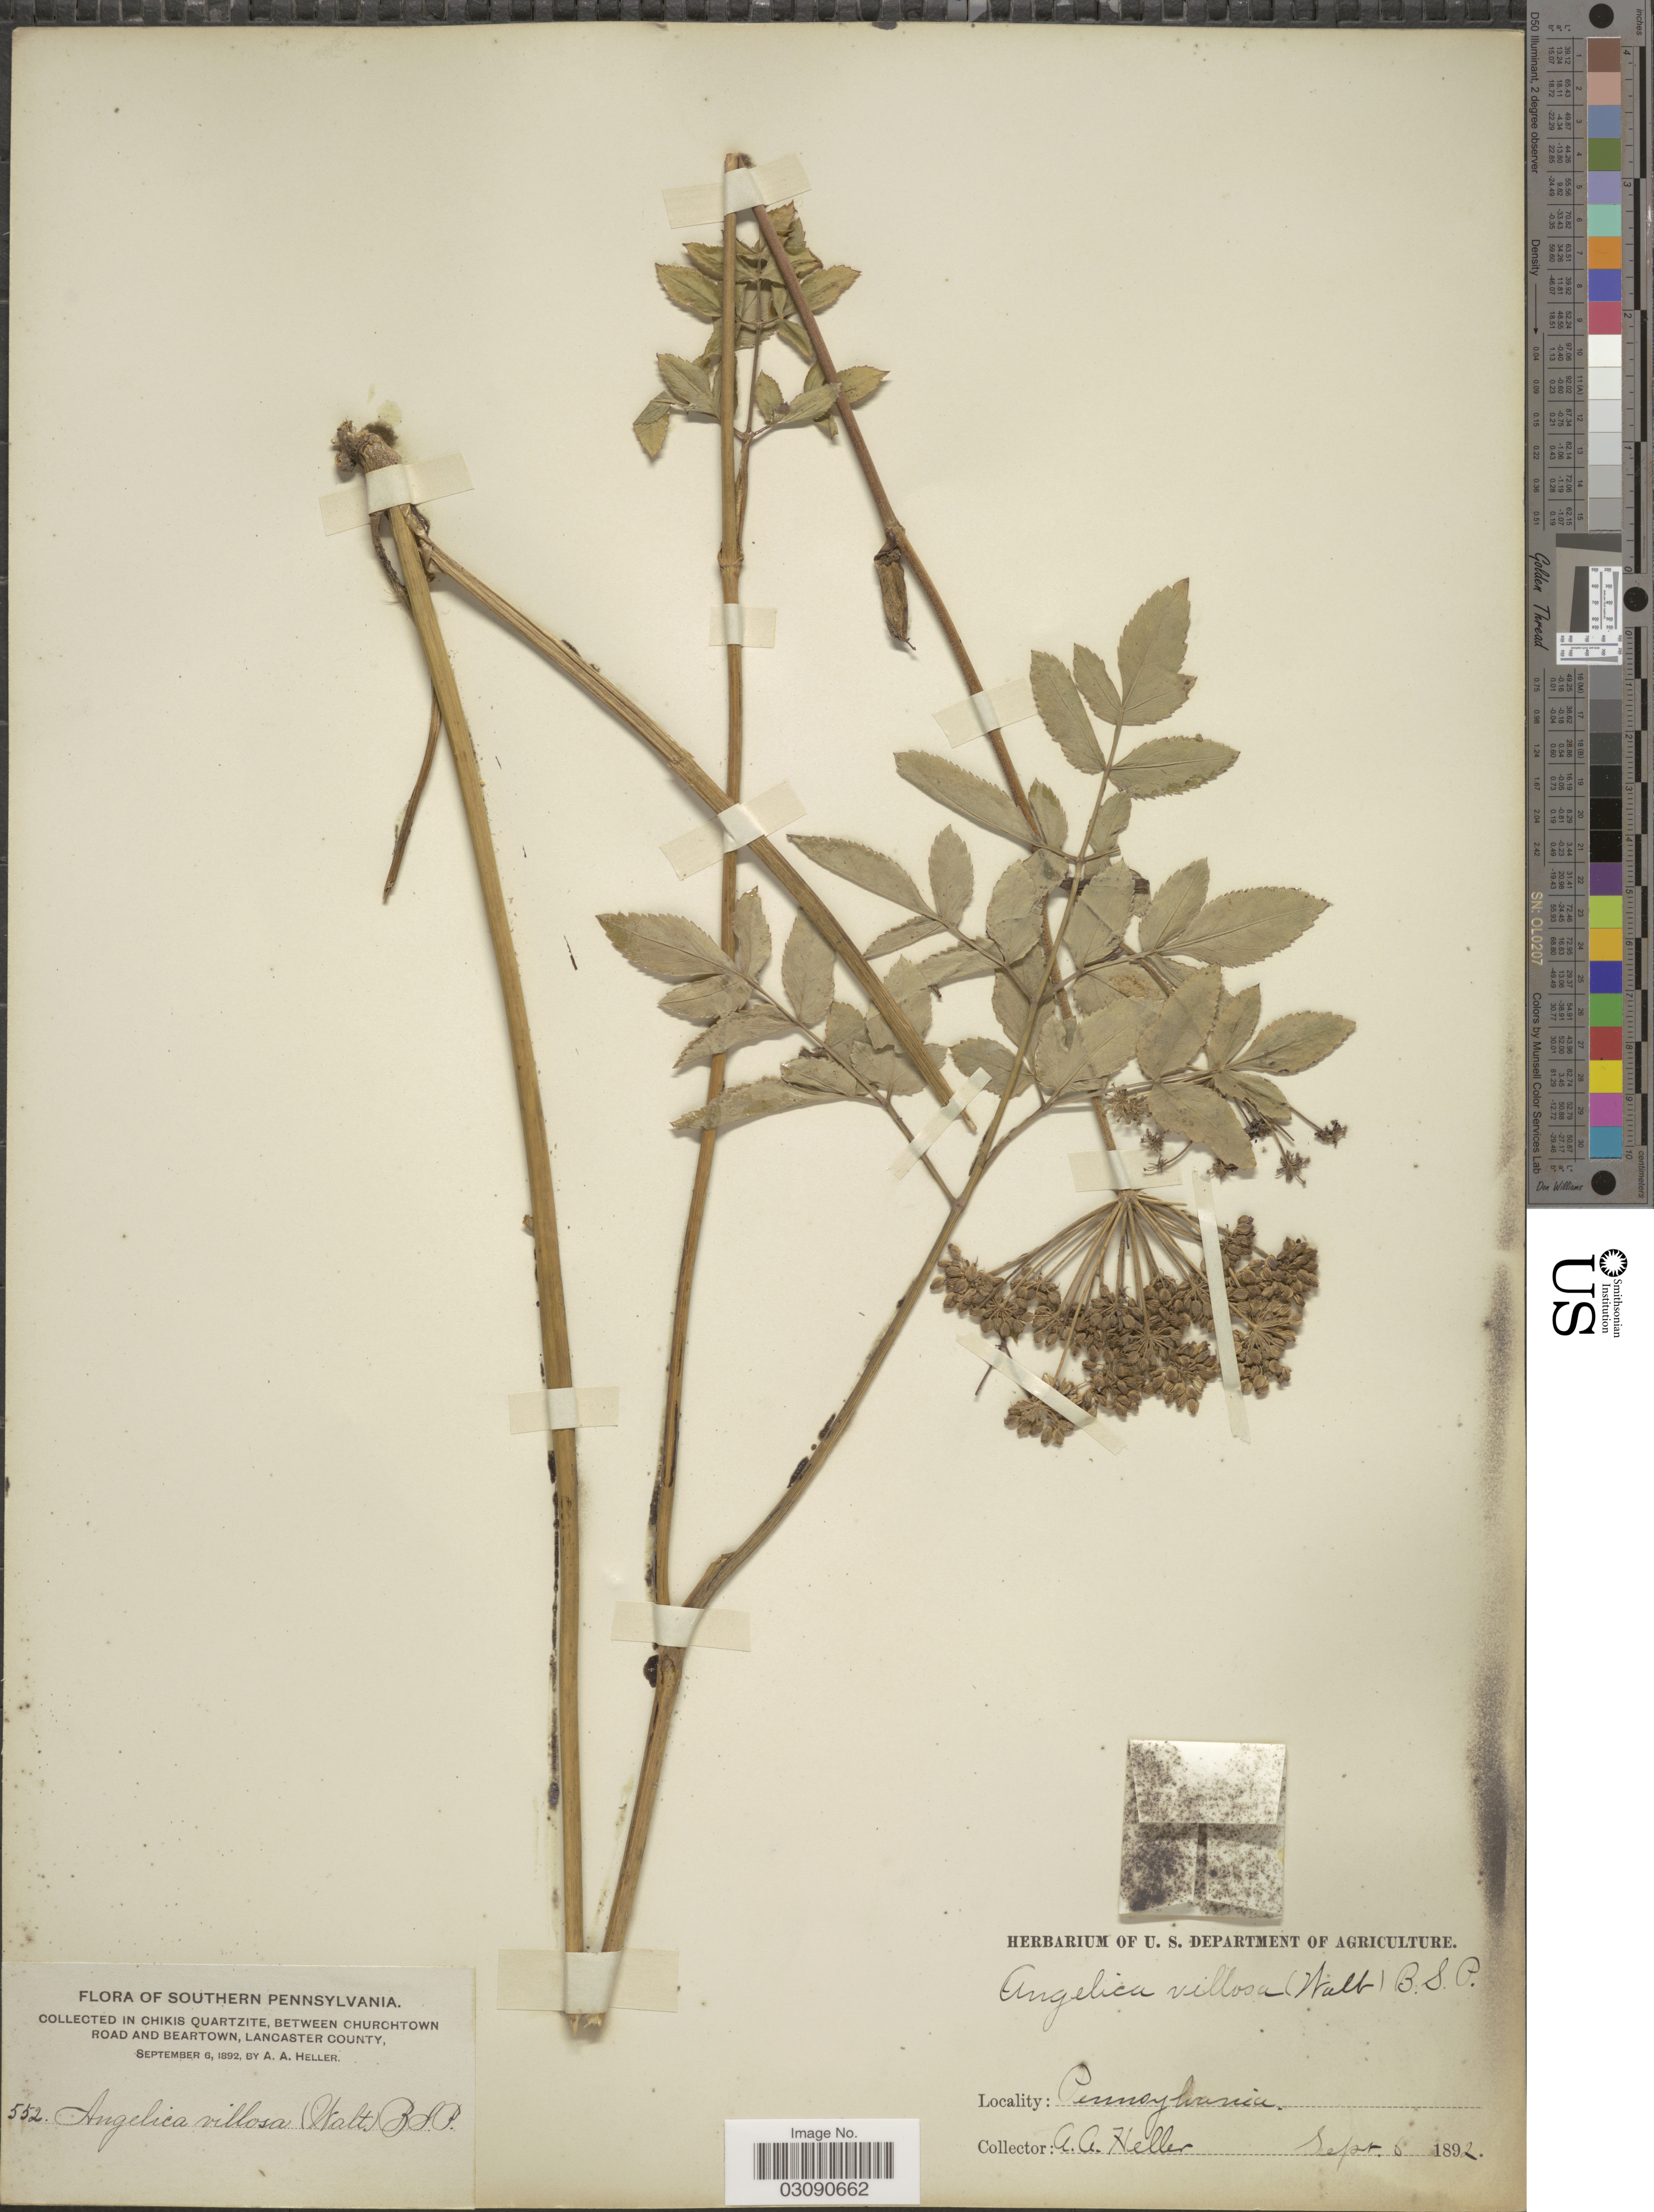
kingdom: Plantae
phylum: Tracheophyta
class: Magnoliopsida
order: Apiales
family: Apiaceae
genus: Angelica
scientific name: Angelica venenosa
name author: (Greenway) Fernald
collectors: A. A. Heller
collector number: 552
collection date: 1892-09-06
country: United States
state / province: Pennsylvania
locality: Southern Pennsylvania. Collected in Chikis Quartzite, between Churchtown road and Beartown, Lancaster County.